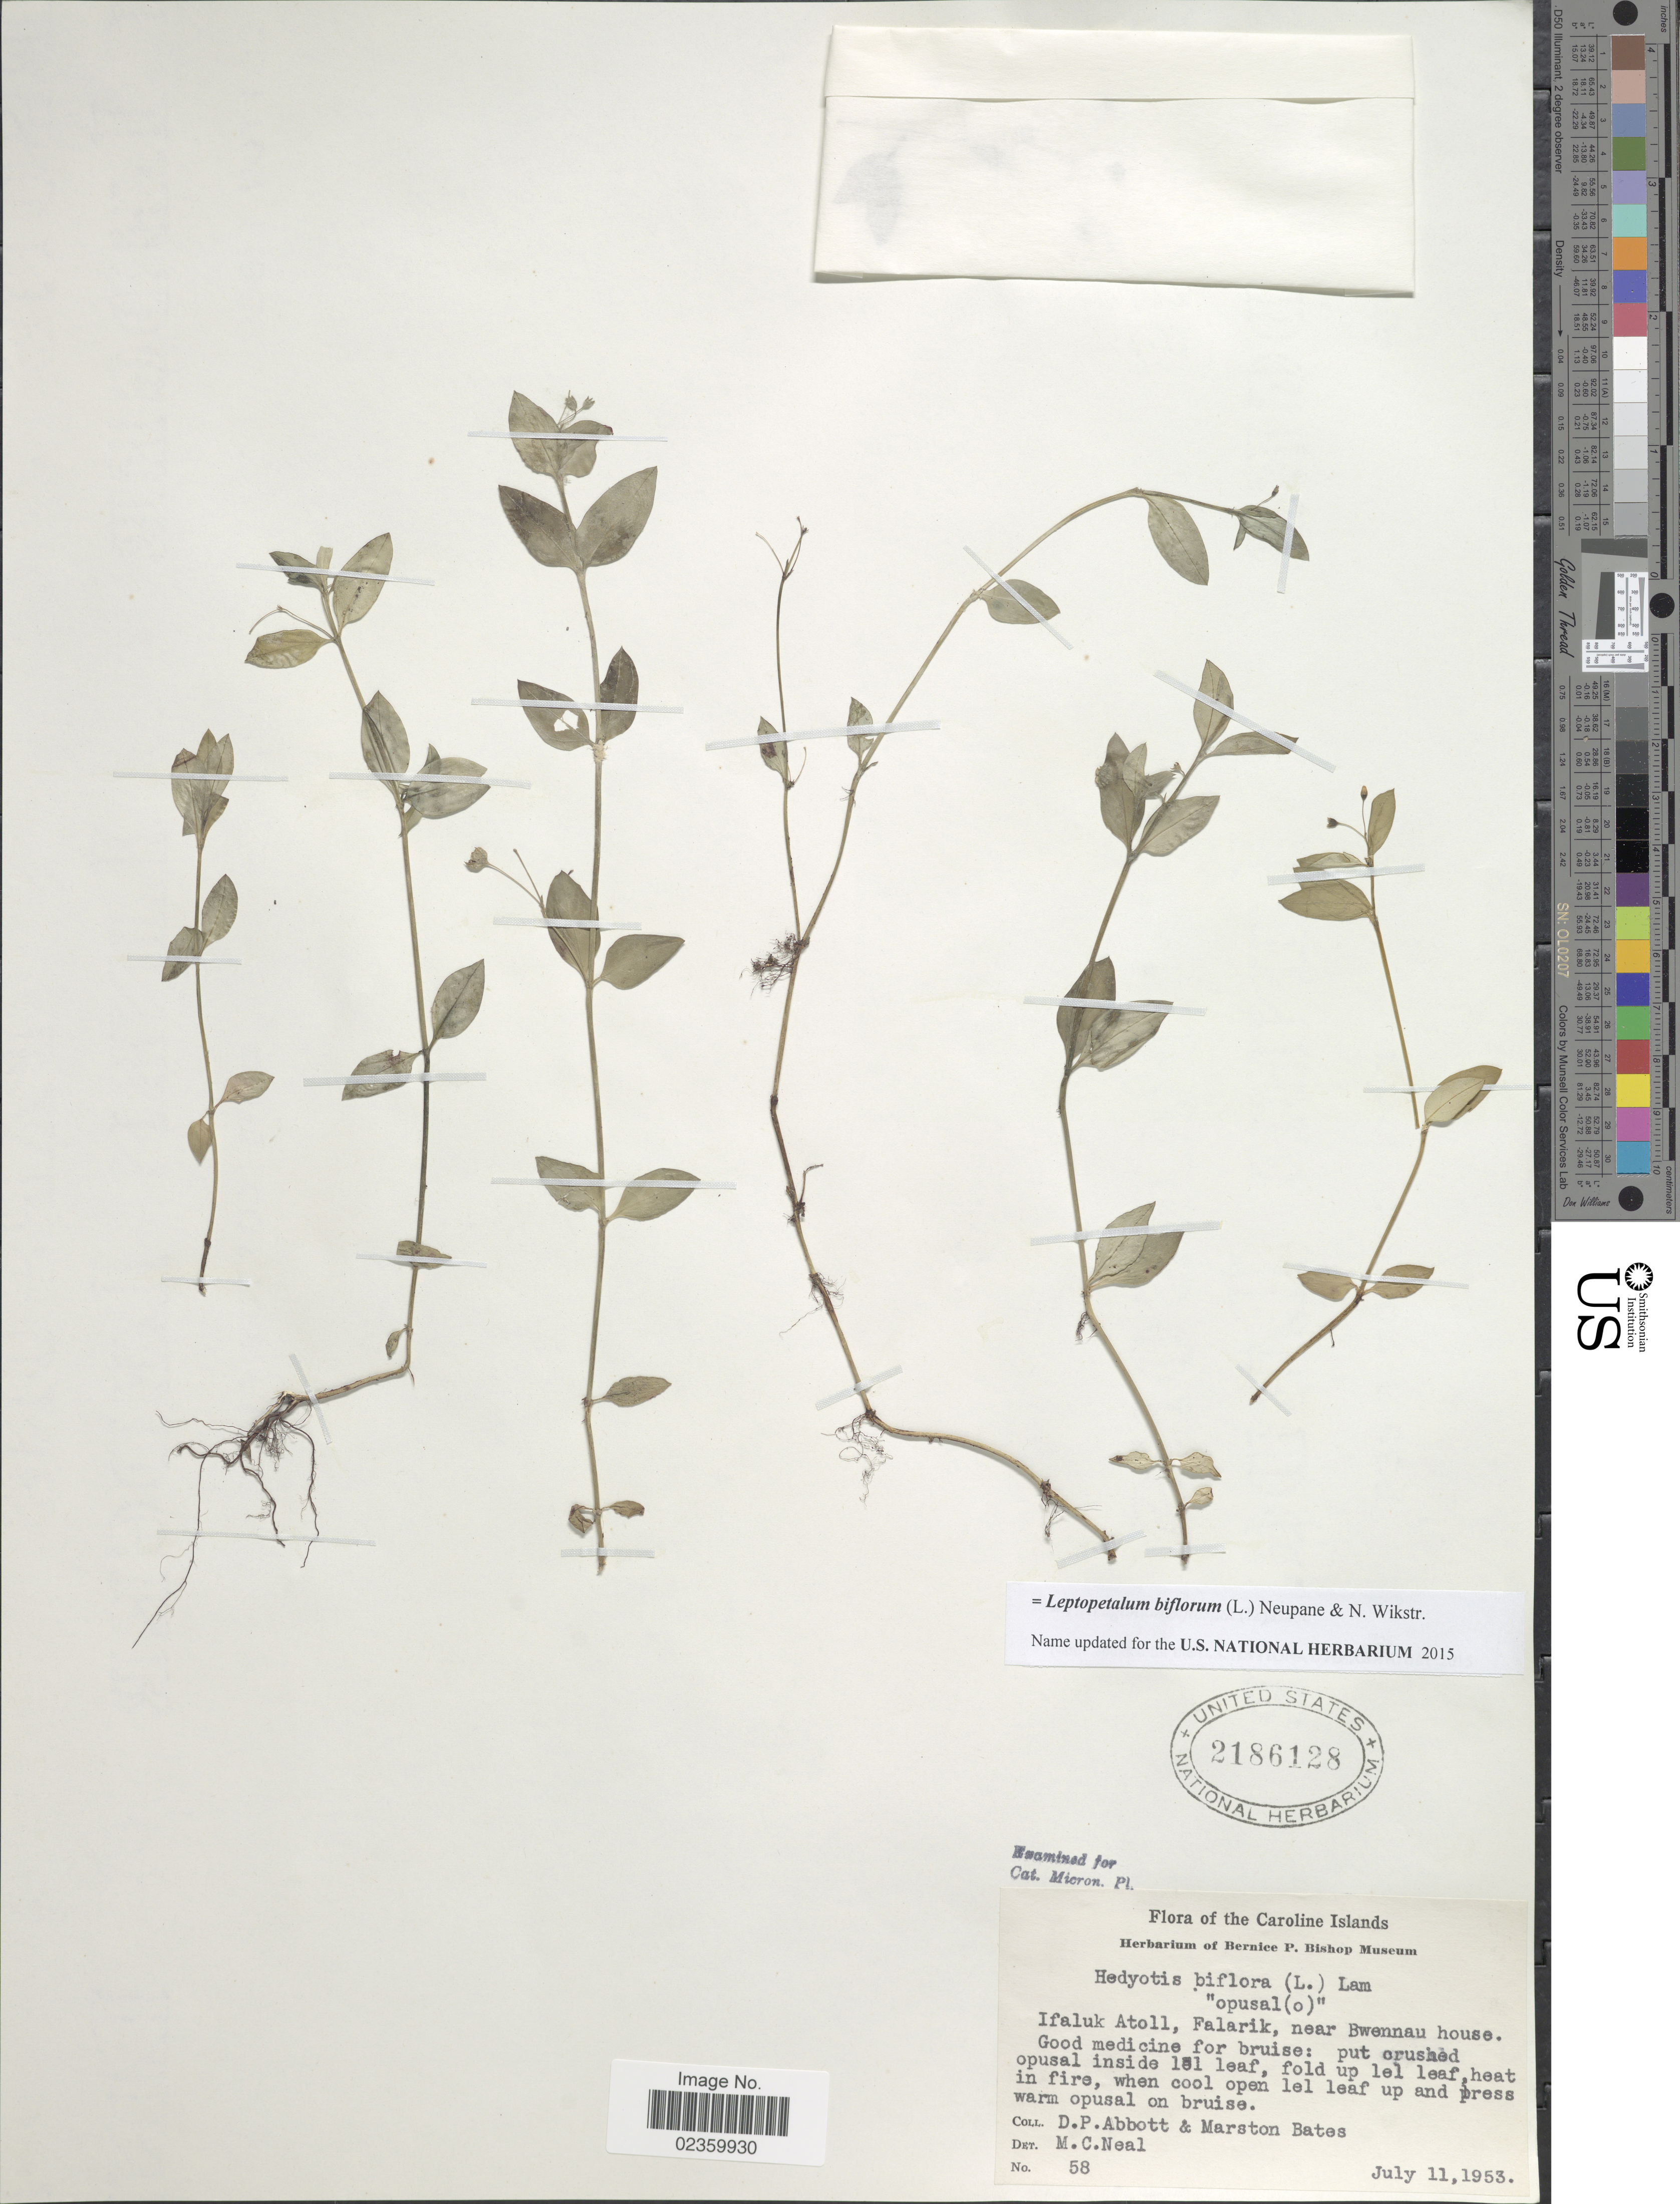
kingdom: Plantae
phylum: Tracheophyta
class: Magnoliopsida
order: Gentianales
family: Rubiaceae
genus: Leptopetalum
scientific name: Leptopetalum biflorum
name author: (L.) Neupane & N. Wikstr.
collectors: D. P. Abbott & M. Bates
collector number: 58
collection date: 1953-07-11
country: Micronesia, Federated States of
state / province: Yap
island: Ifalik [Ifaluk] Atoll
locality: The Caroline Islands. Ifaluk Atoll. Falarik, near Bwennau house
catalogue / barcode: US 2186128